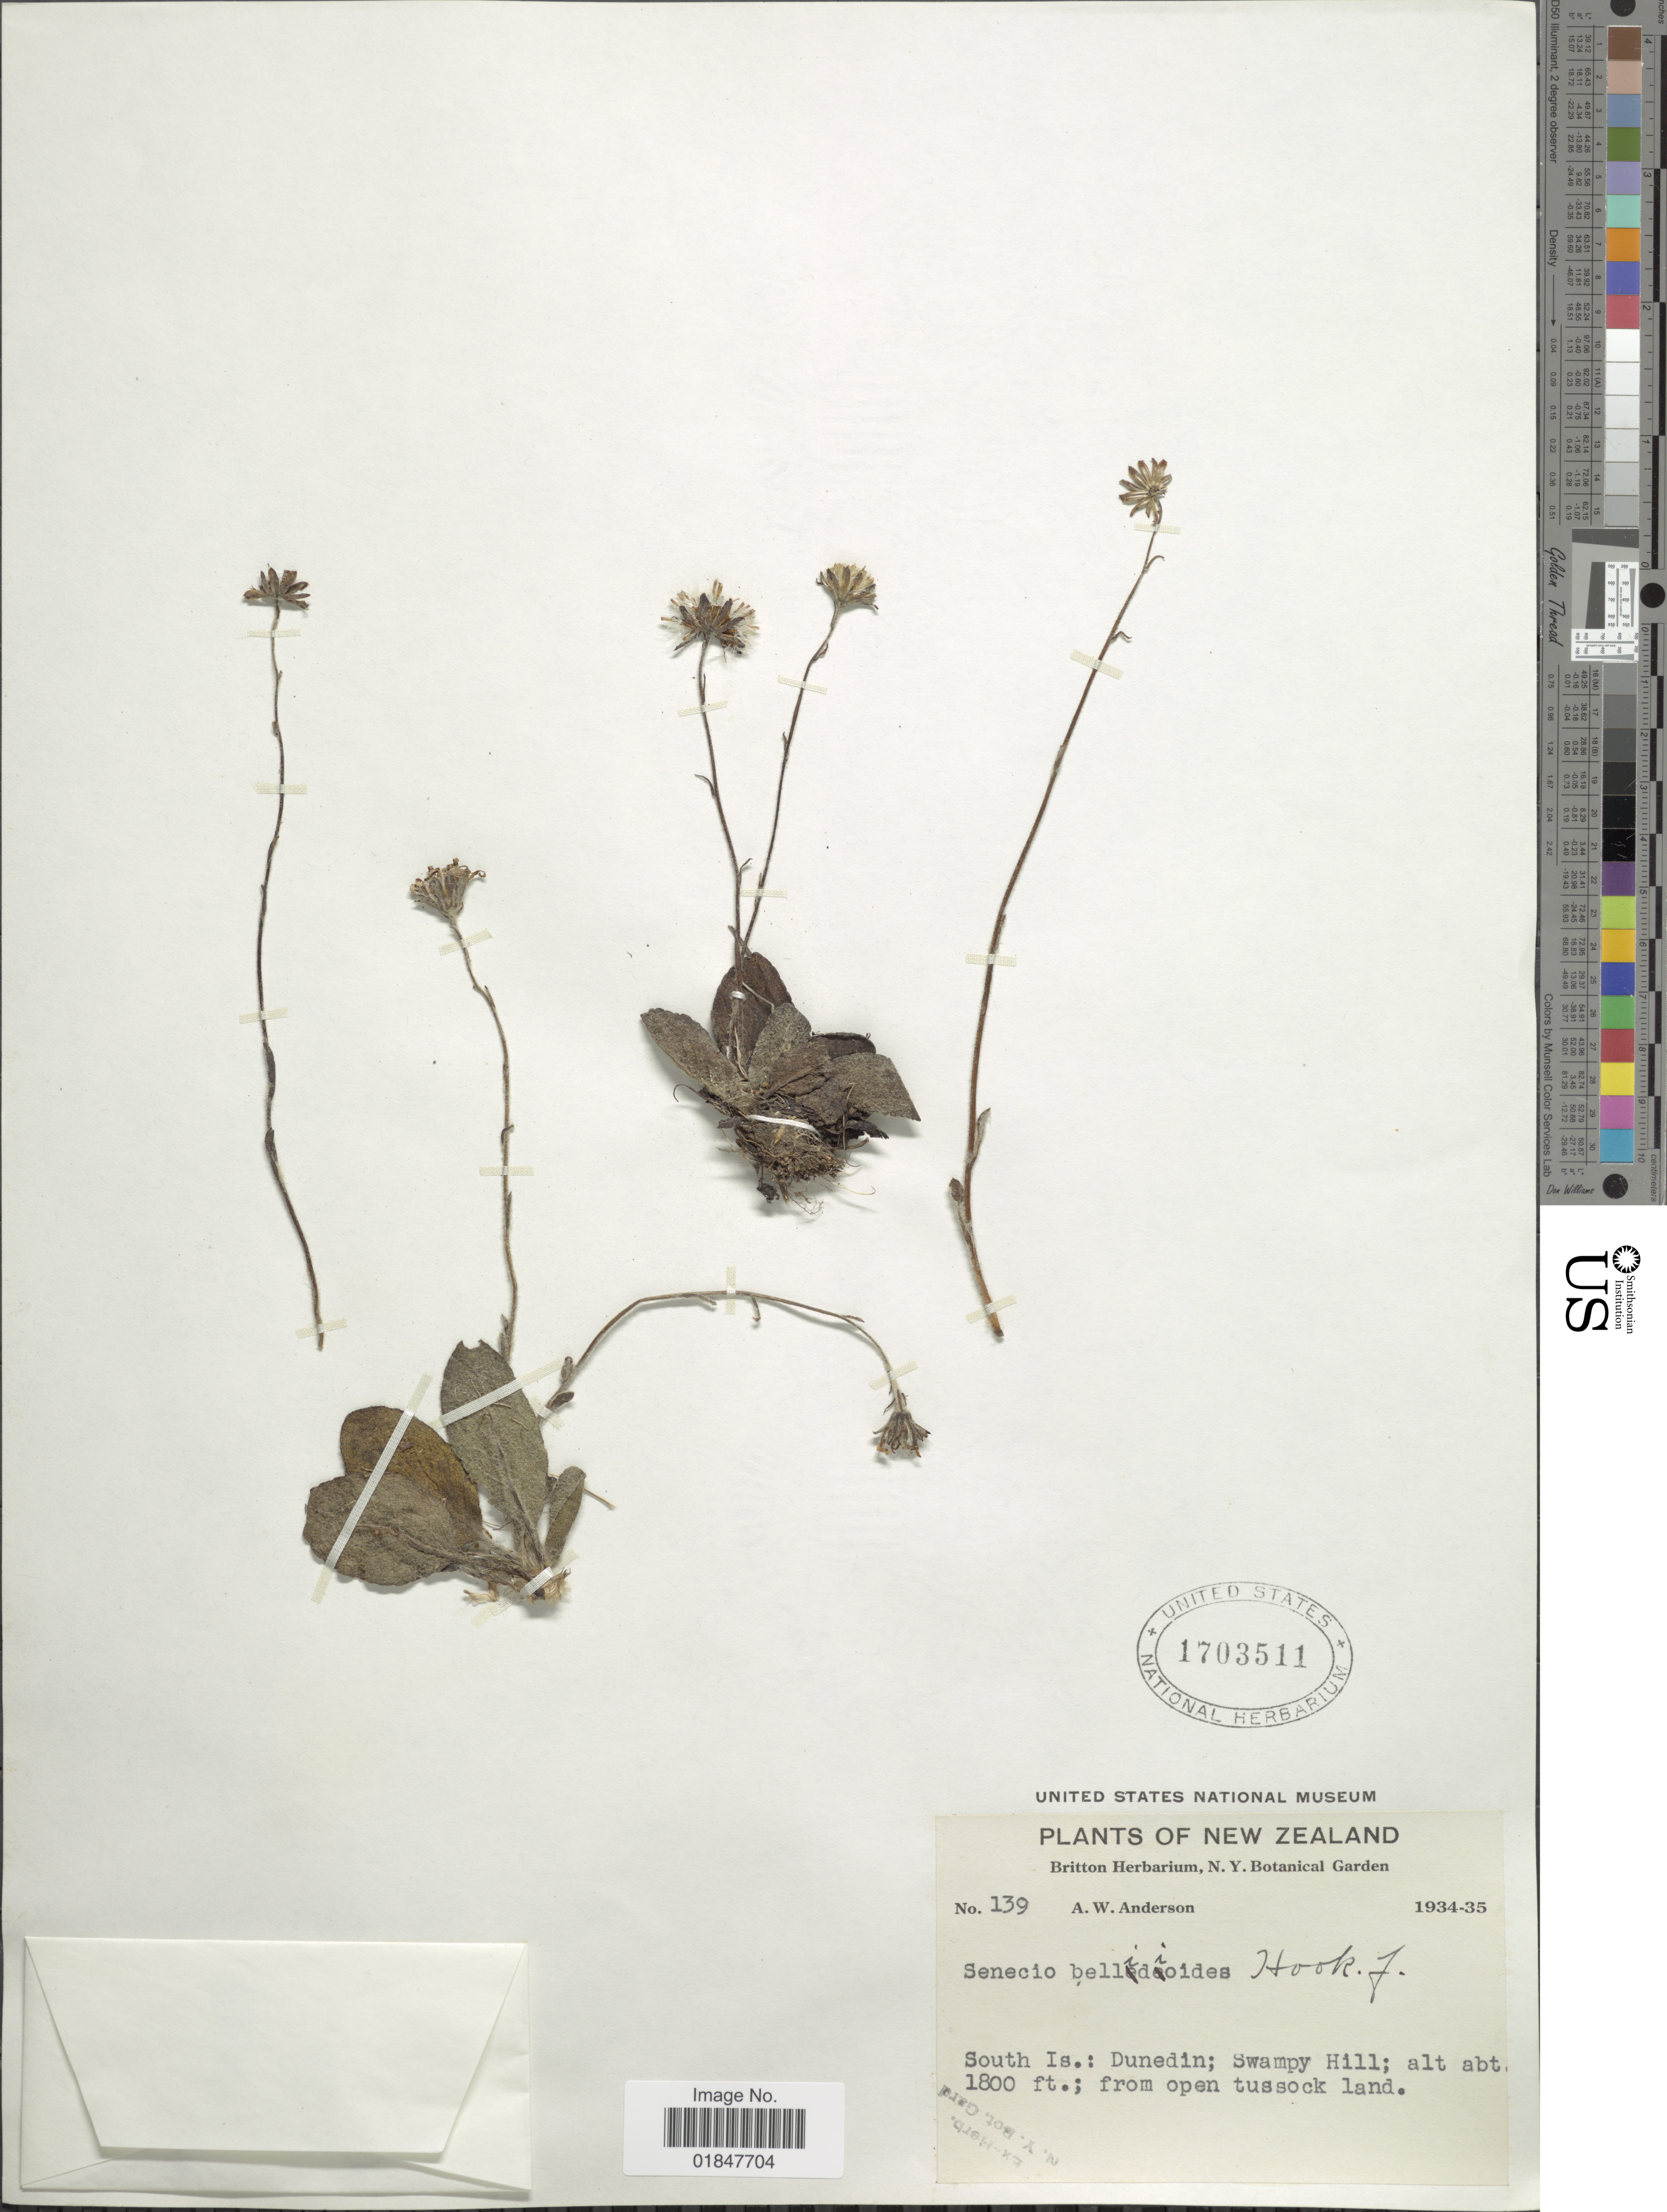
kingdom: Plantae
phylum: Tracheophyta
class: Magnoliopsida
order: Asterales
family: Asteraceae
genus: Brachyglottis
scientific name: Brachyglottis lagopus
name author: (Raoul) B. Nord.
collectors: A. W. Anderson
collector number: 139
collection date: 1934/1935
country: New Zealand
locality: South Is.: Dunedin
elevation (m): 549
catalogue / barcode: US 1703511